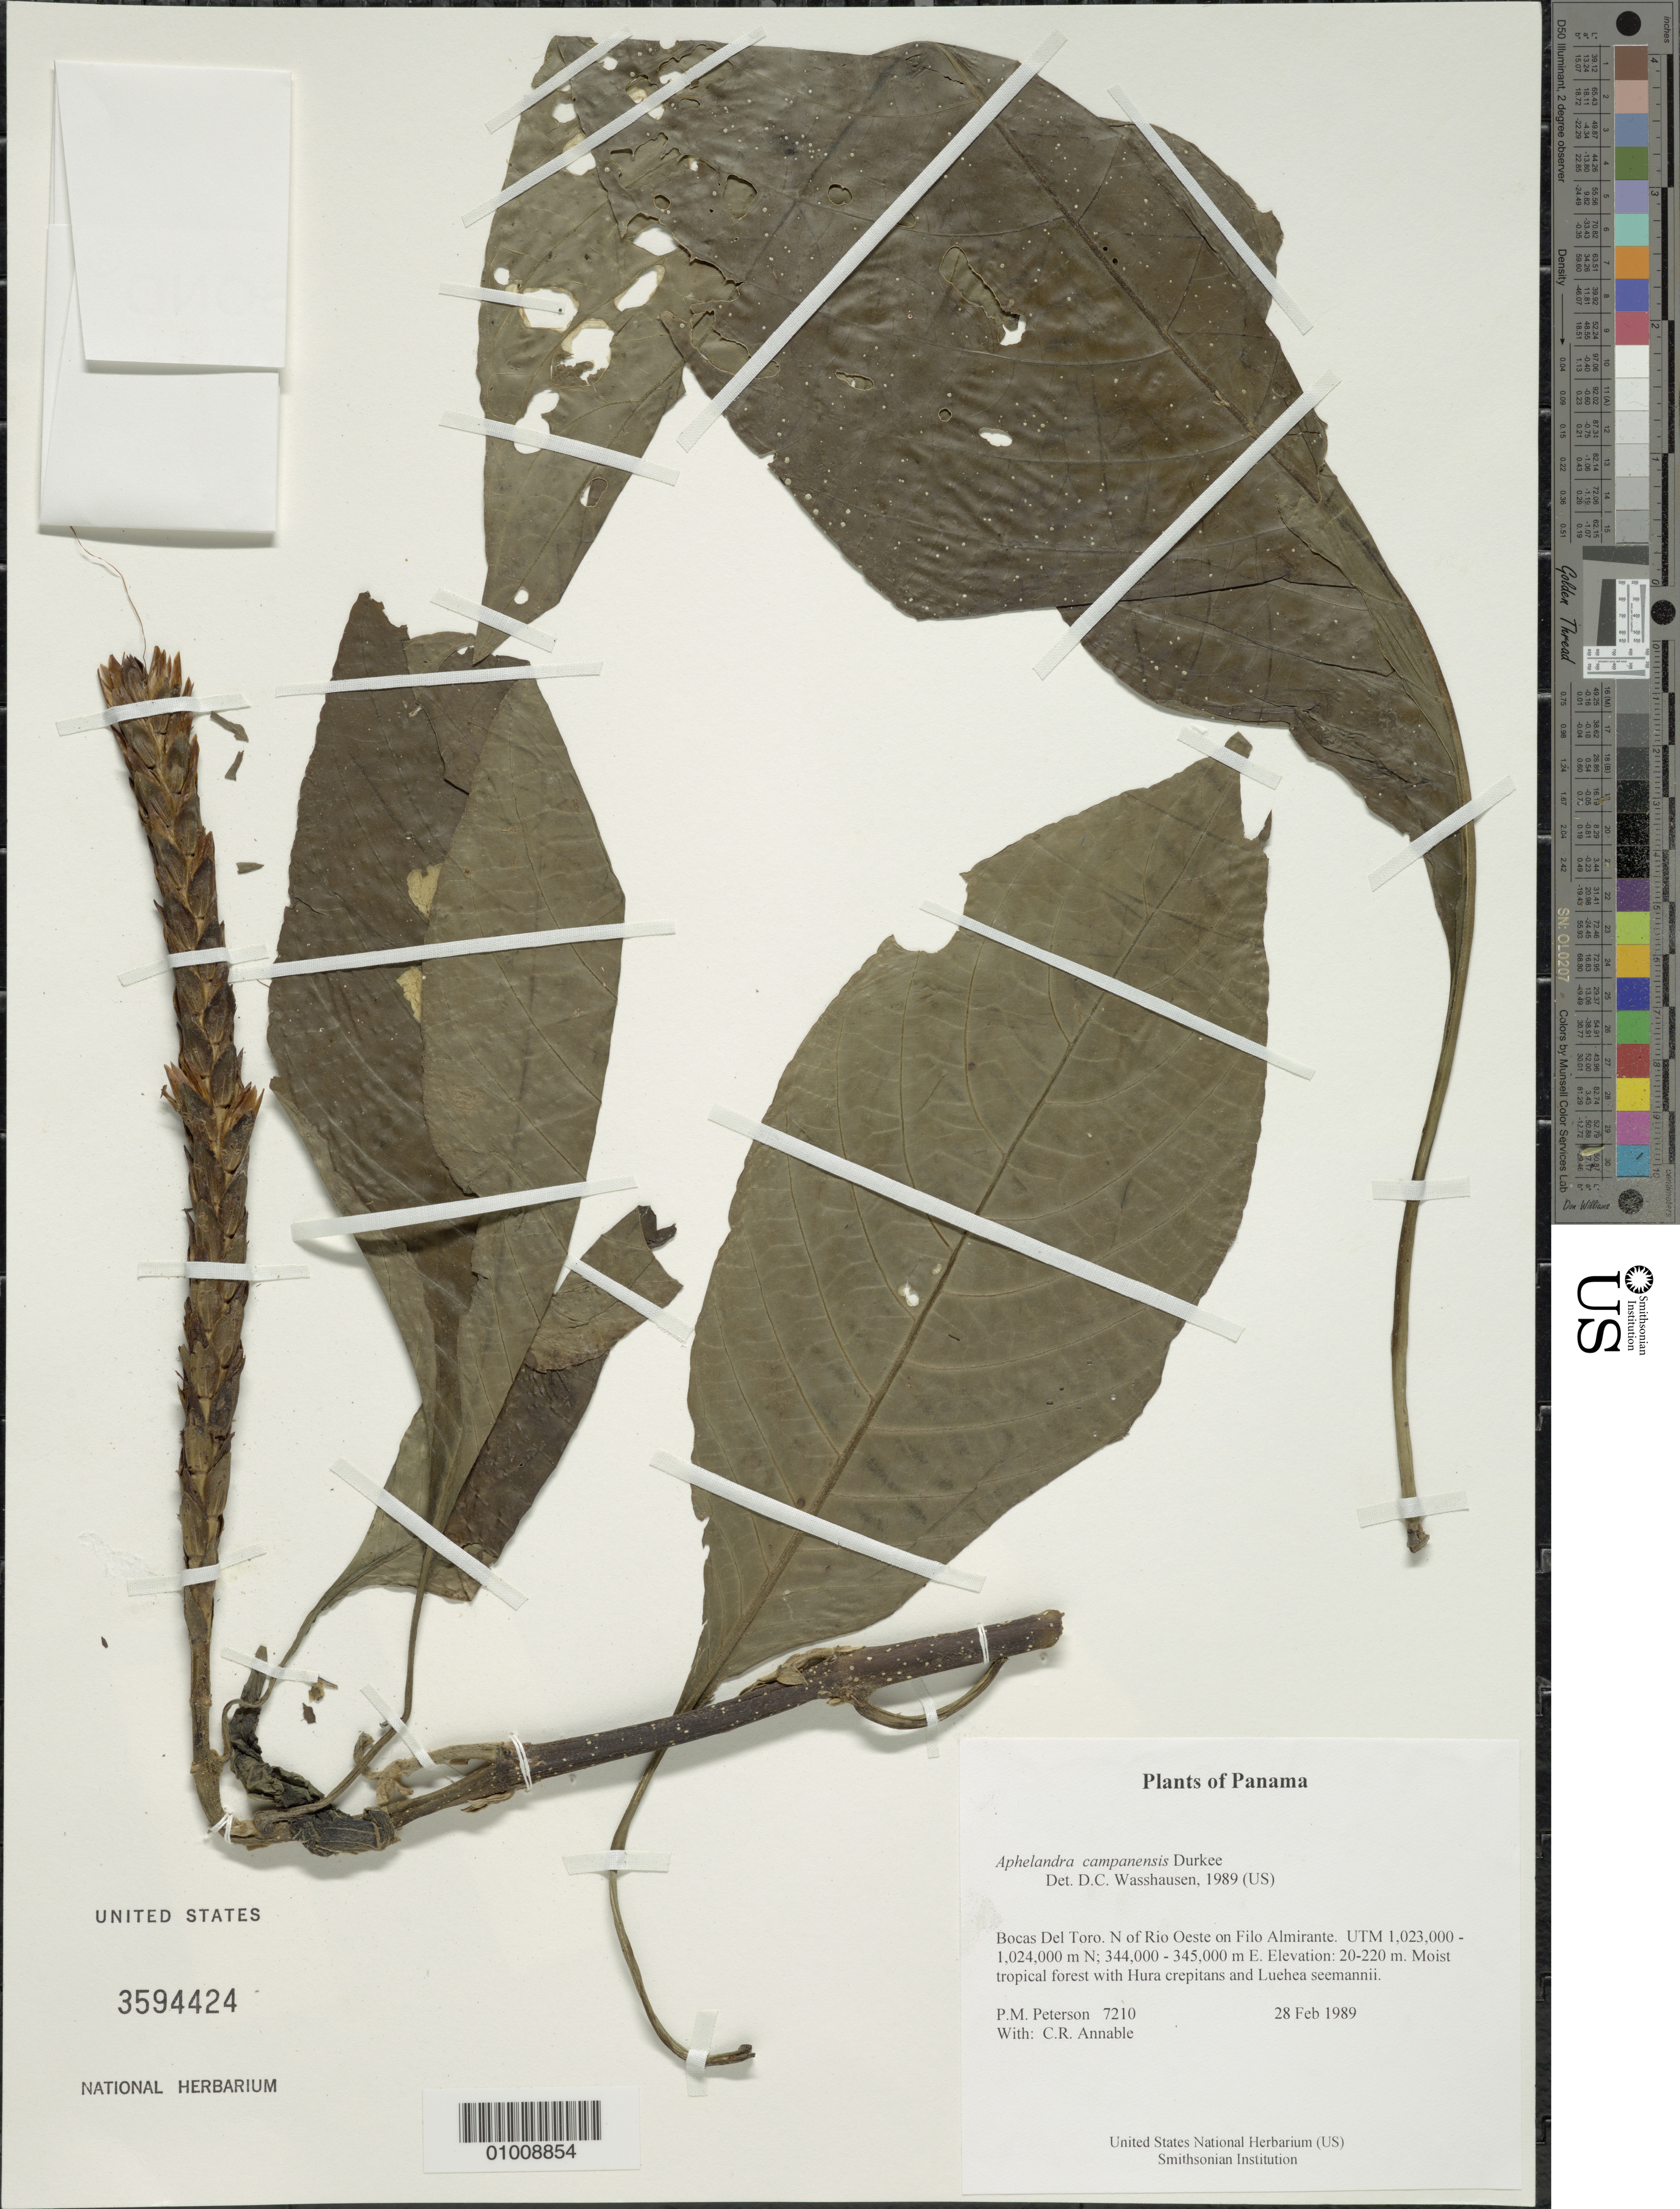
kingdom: Plantae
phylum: Tracheophyta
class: Magnoliopsida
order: Lamiales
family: Acanthaceae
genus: Aphelandra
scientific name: Aphelandra campanensis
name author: Durkee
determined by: Wasshausen, Dieter C., (BOT), Smithsonian Institution - National Museum of Natural History (UNITED STATES)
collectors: P. M. Peterson & C. R. Annable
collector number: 07210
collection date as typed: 28 Feb 1989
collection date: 1989-02-28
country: Panama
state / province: Bocas del Toro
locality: N of Rio Oeste on Filo Almirante. UTM 1,023,000 - 1,024,000 m N; 344,000 - 345,000 m E.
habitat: Moist tropical forest with Hura crepitans and Luehea seemannii.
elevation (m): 20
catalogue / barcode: US 3594424